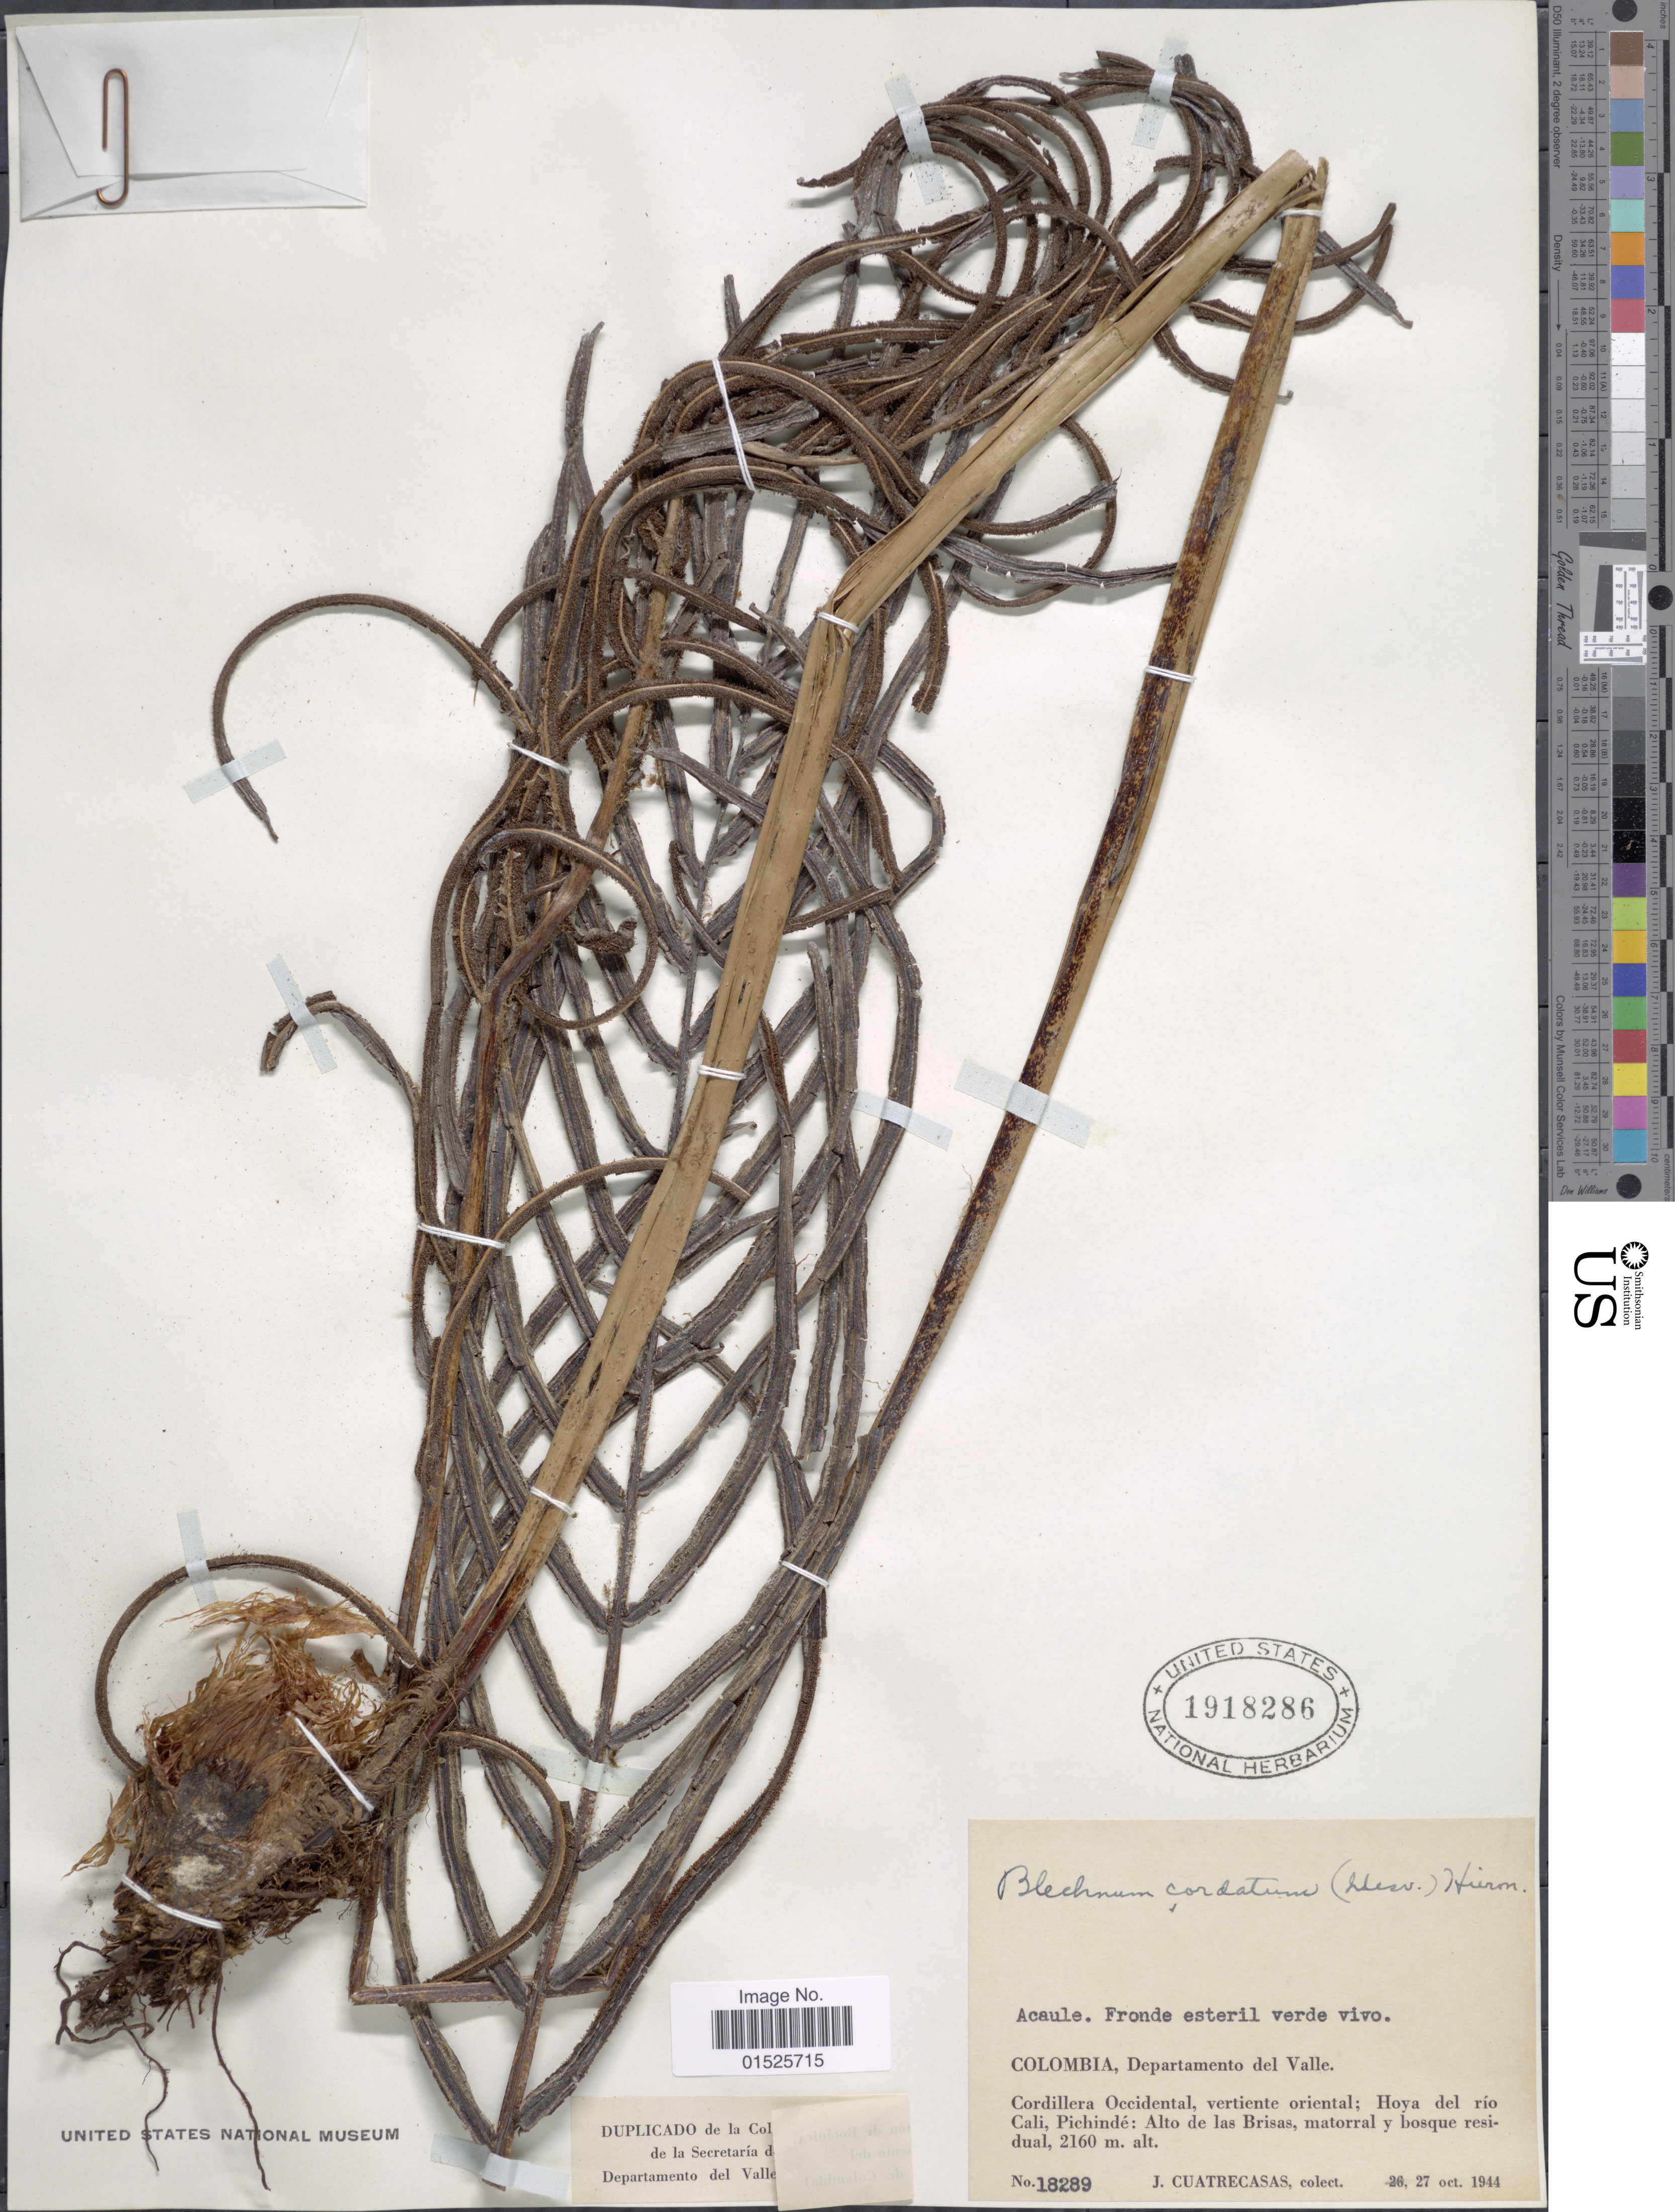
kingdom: Plantae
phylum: Tracheophyta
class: Polypodiopsida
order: Polypodiales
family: Blechnaceae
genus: Blechnum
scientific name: Blechnum cordatum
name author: (Desv.) Hieron.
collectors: J. Cuatrecasas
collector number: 18289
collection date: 1944-10-27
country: Colombia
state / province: Valle del Cauca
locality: Departamento del Valle. Cordillera Occidental, vertiente oriental; Hoya del río Cali, Pichindé: Alto de las Brisas, matorral y bosque residual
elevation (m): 2160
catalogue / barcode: US 1918286